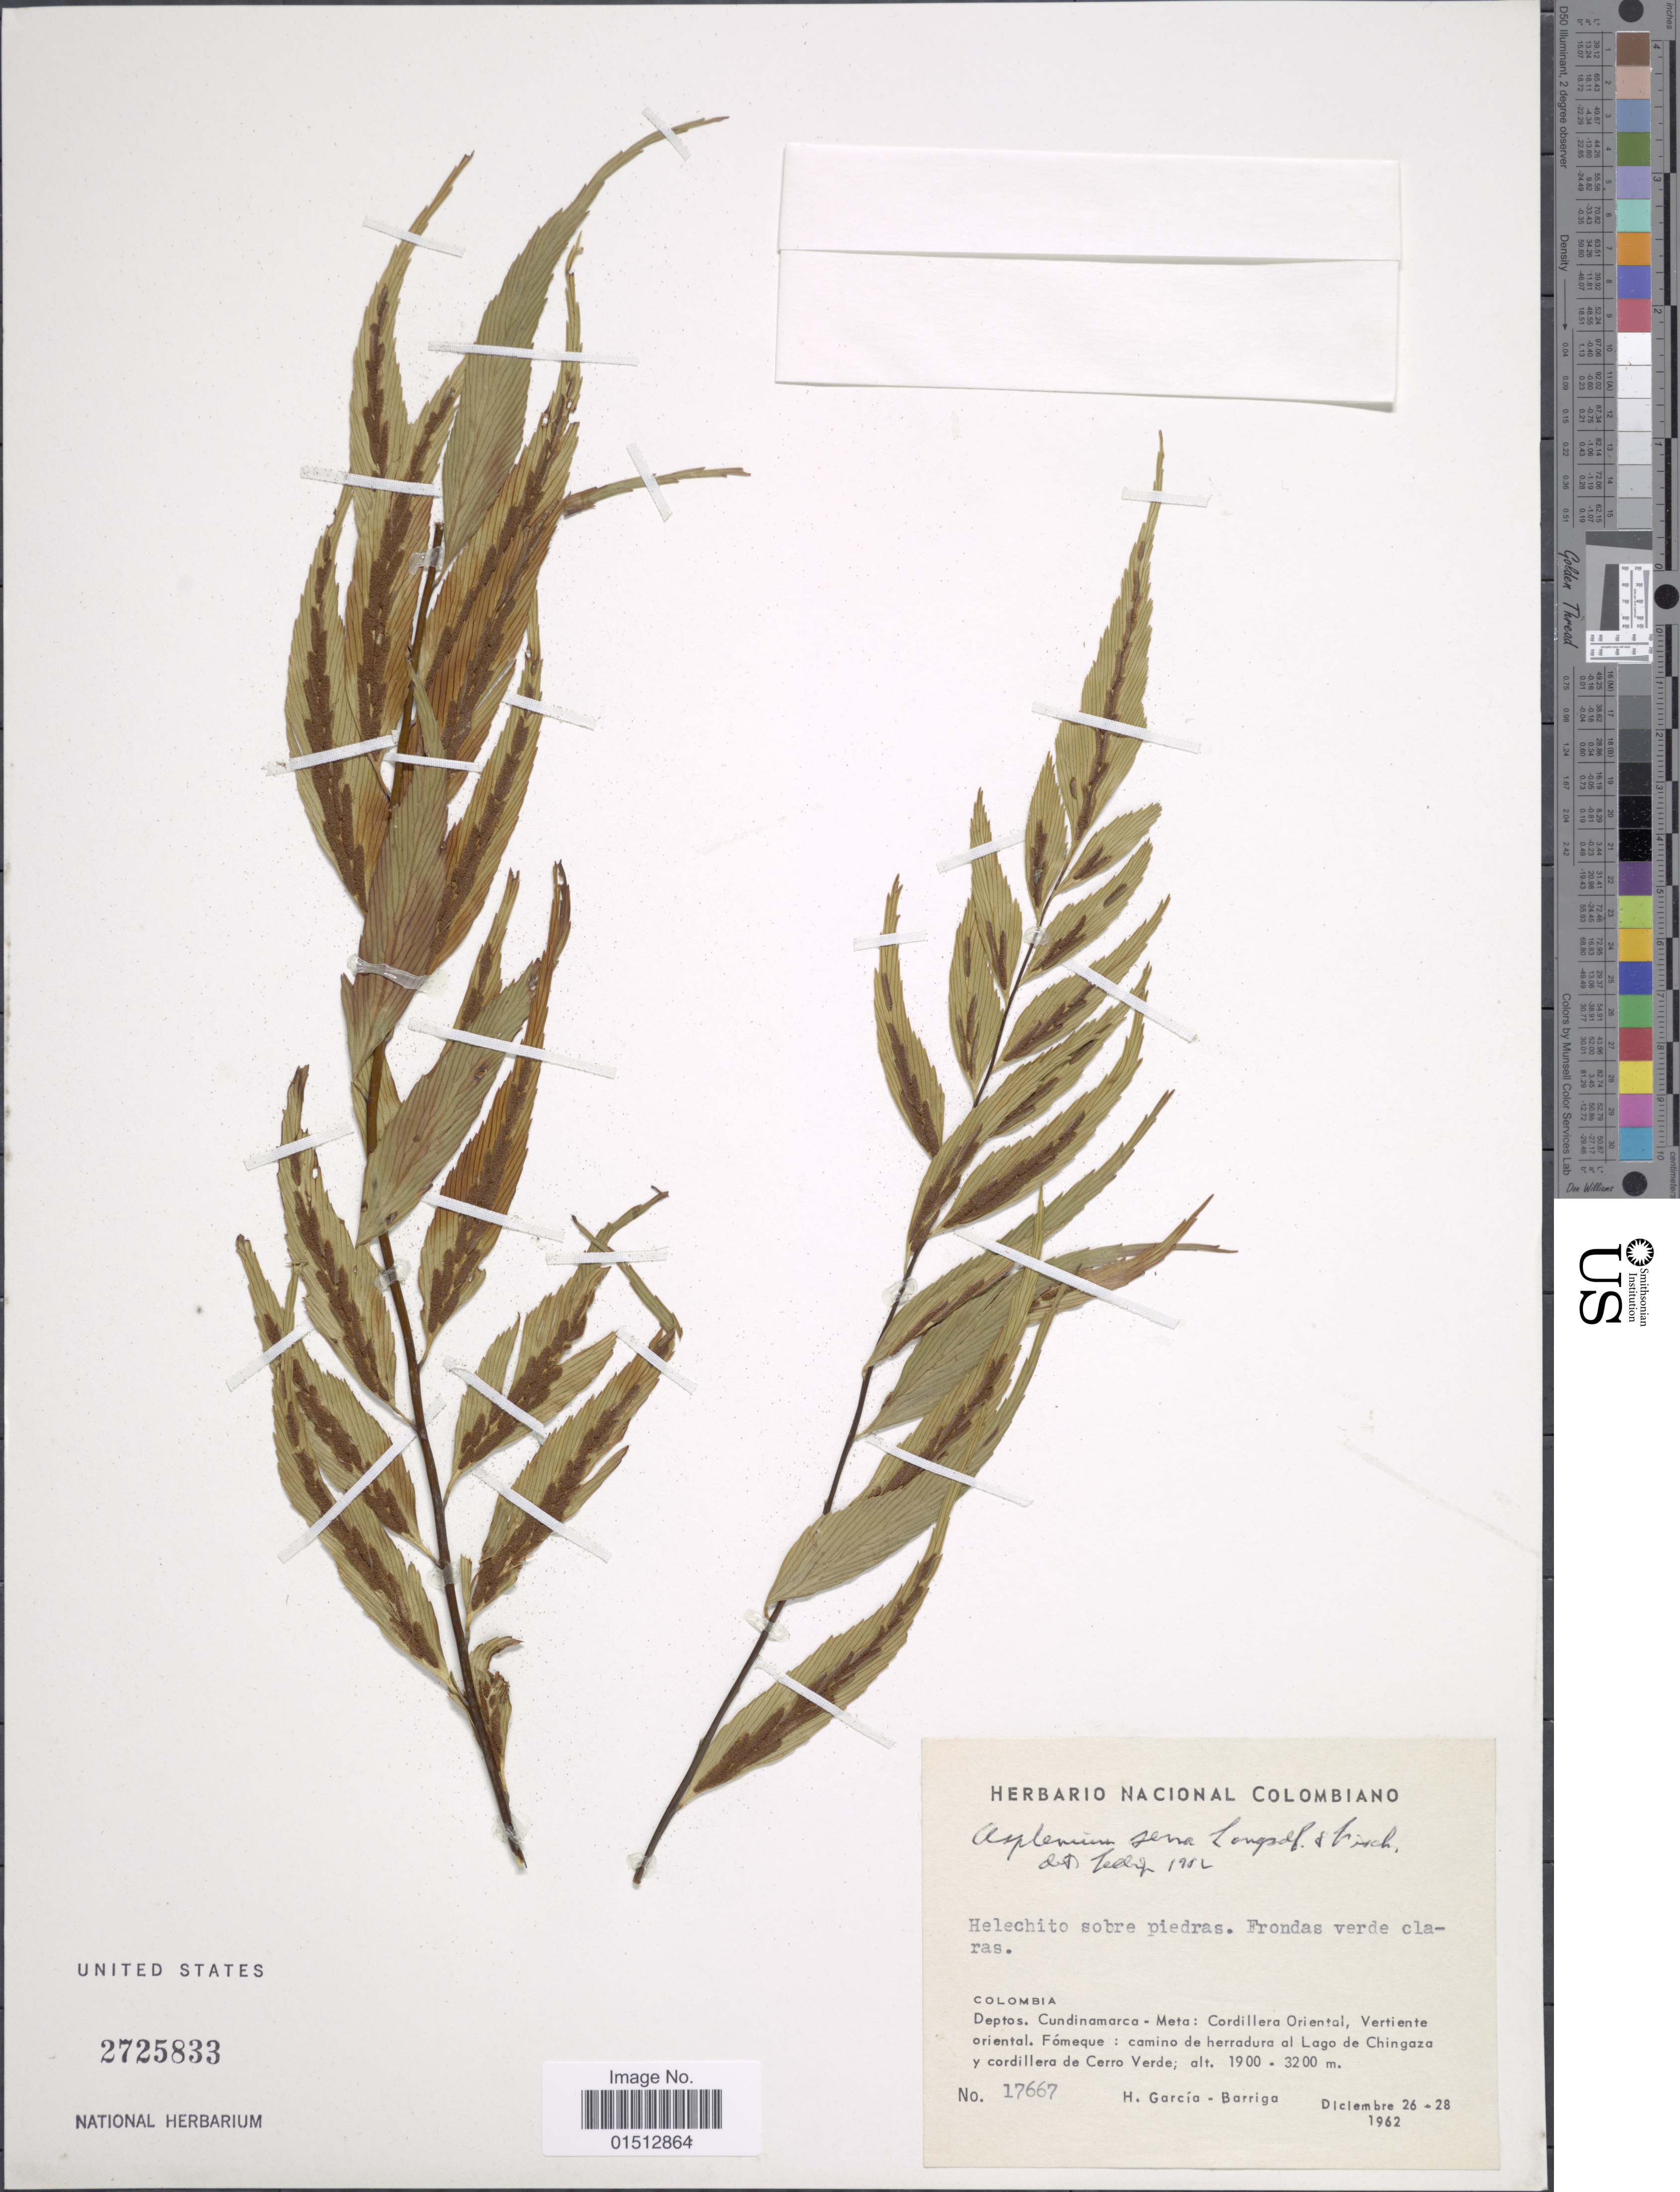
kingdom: Plantae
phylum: Tracheophyta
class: Polypodiopsida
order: Polypodiales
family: Aspleniaceae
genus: Asplenium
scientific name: Asplenium serra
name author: Langsd. & Fisch.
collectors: H. García Barriga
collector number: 17667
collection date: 1962-12-26/1962-12-28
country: Colombia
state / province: Cundinamarca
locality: Colombia, Deptos, Cundinamarca - Meta: Cordillera Oriental, Vertiente oriental. Fomeque; camino de herradura al Lago de Chingaza y cordillera de Cerro Verde.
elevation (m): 1900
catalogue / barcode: US 2725833